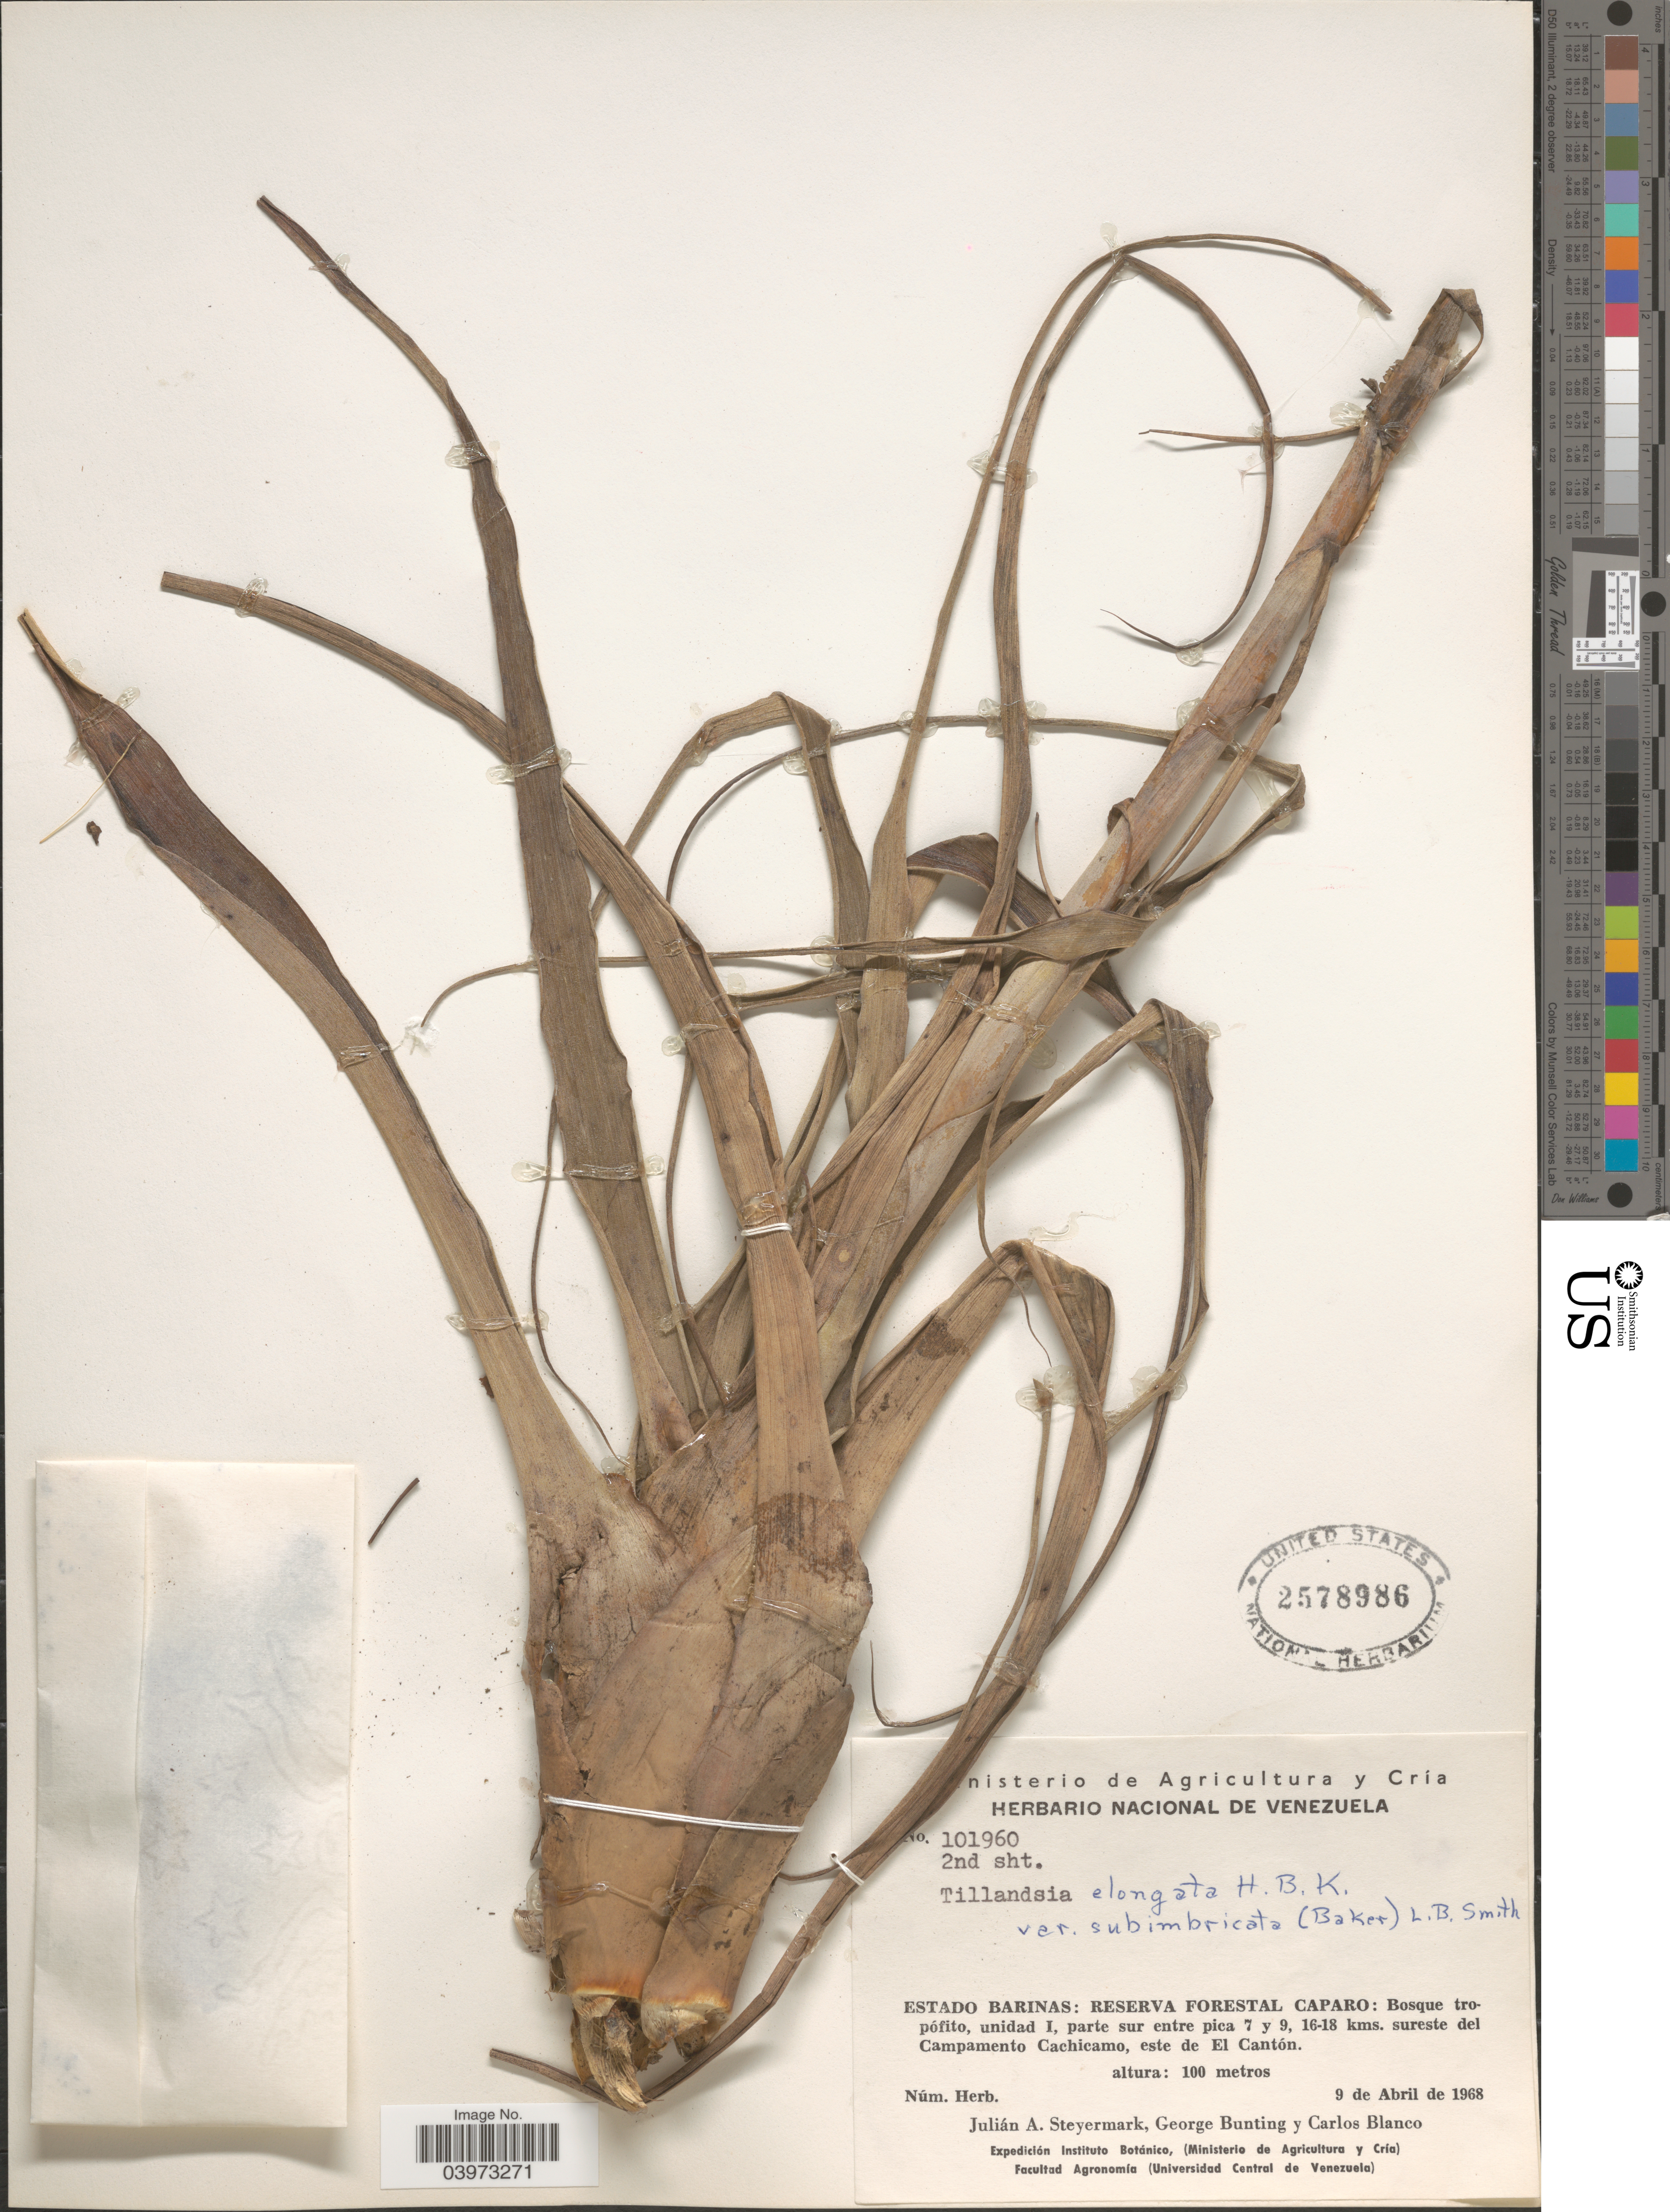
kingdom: Plantae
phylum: Tracheophyta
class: Liliopsida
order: Poales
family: Bromeliaceae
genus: Tillandsia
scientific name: Tillandsia elongata var. subimbricata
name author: (Baker) L.B. Sm.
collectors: J. Steyermark, G. S. Bunting & C. Blanco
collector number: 101960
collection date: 1968-04-09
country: Venezuela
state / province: Barinas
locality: Reserva Forestal Caparo: Bosque tropófito, unidad I, parte sur entre pica 7 y 9, 16-18 kms. sureste del Campamento Cachicamo, este de El Cantón. Expedición Instituto Botánico.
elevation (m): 100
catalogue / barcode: US 2578986